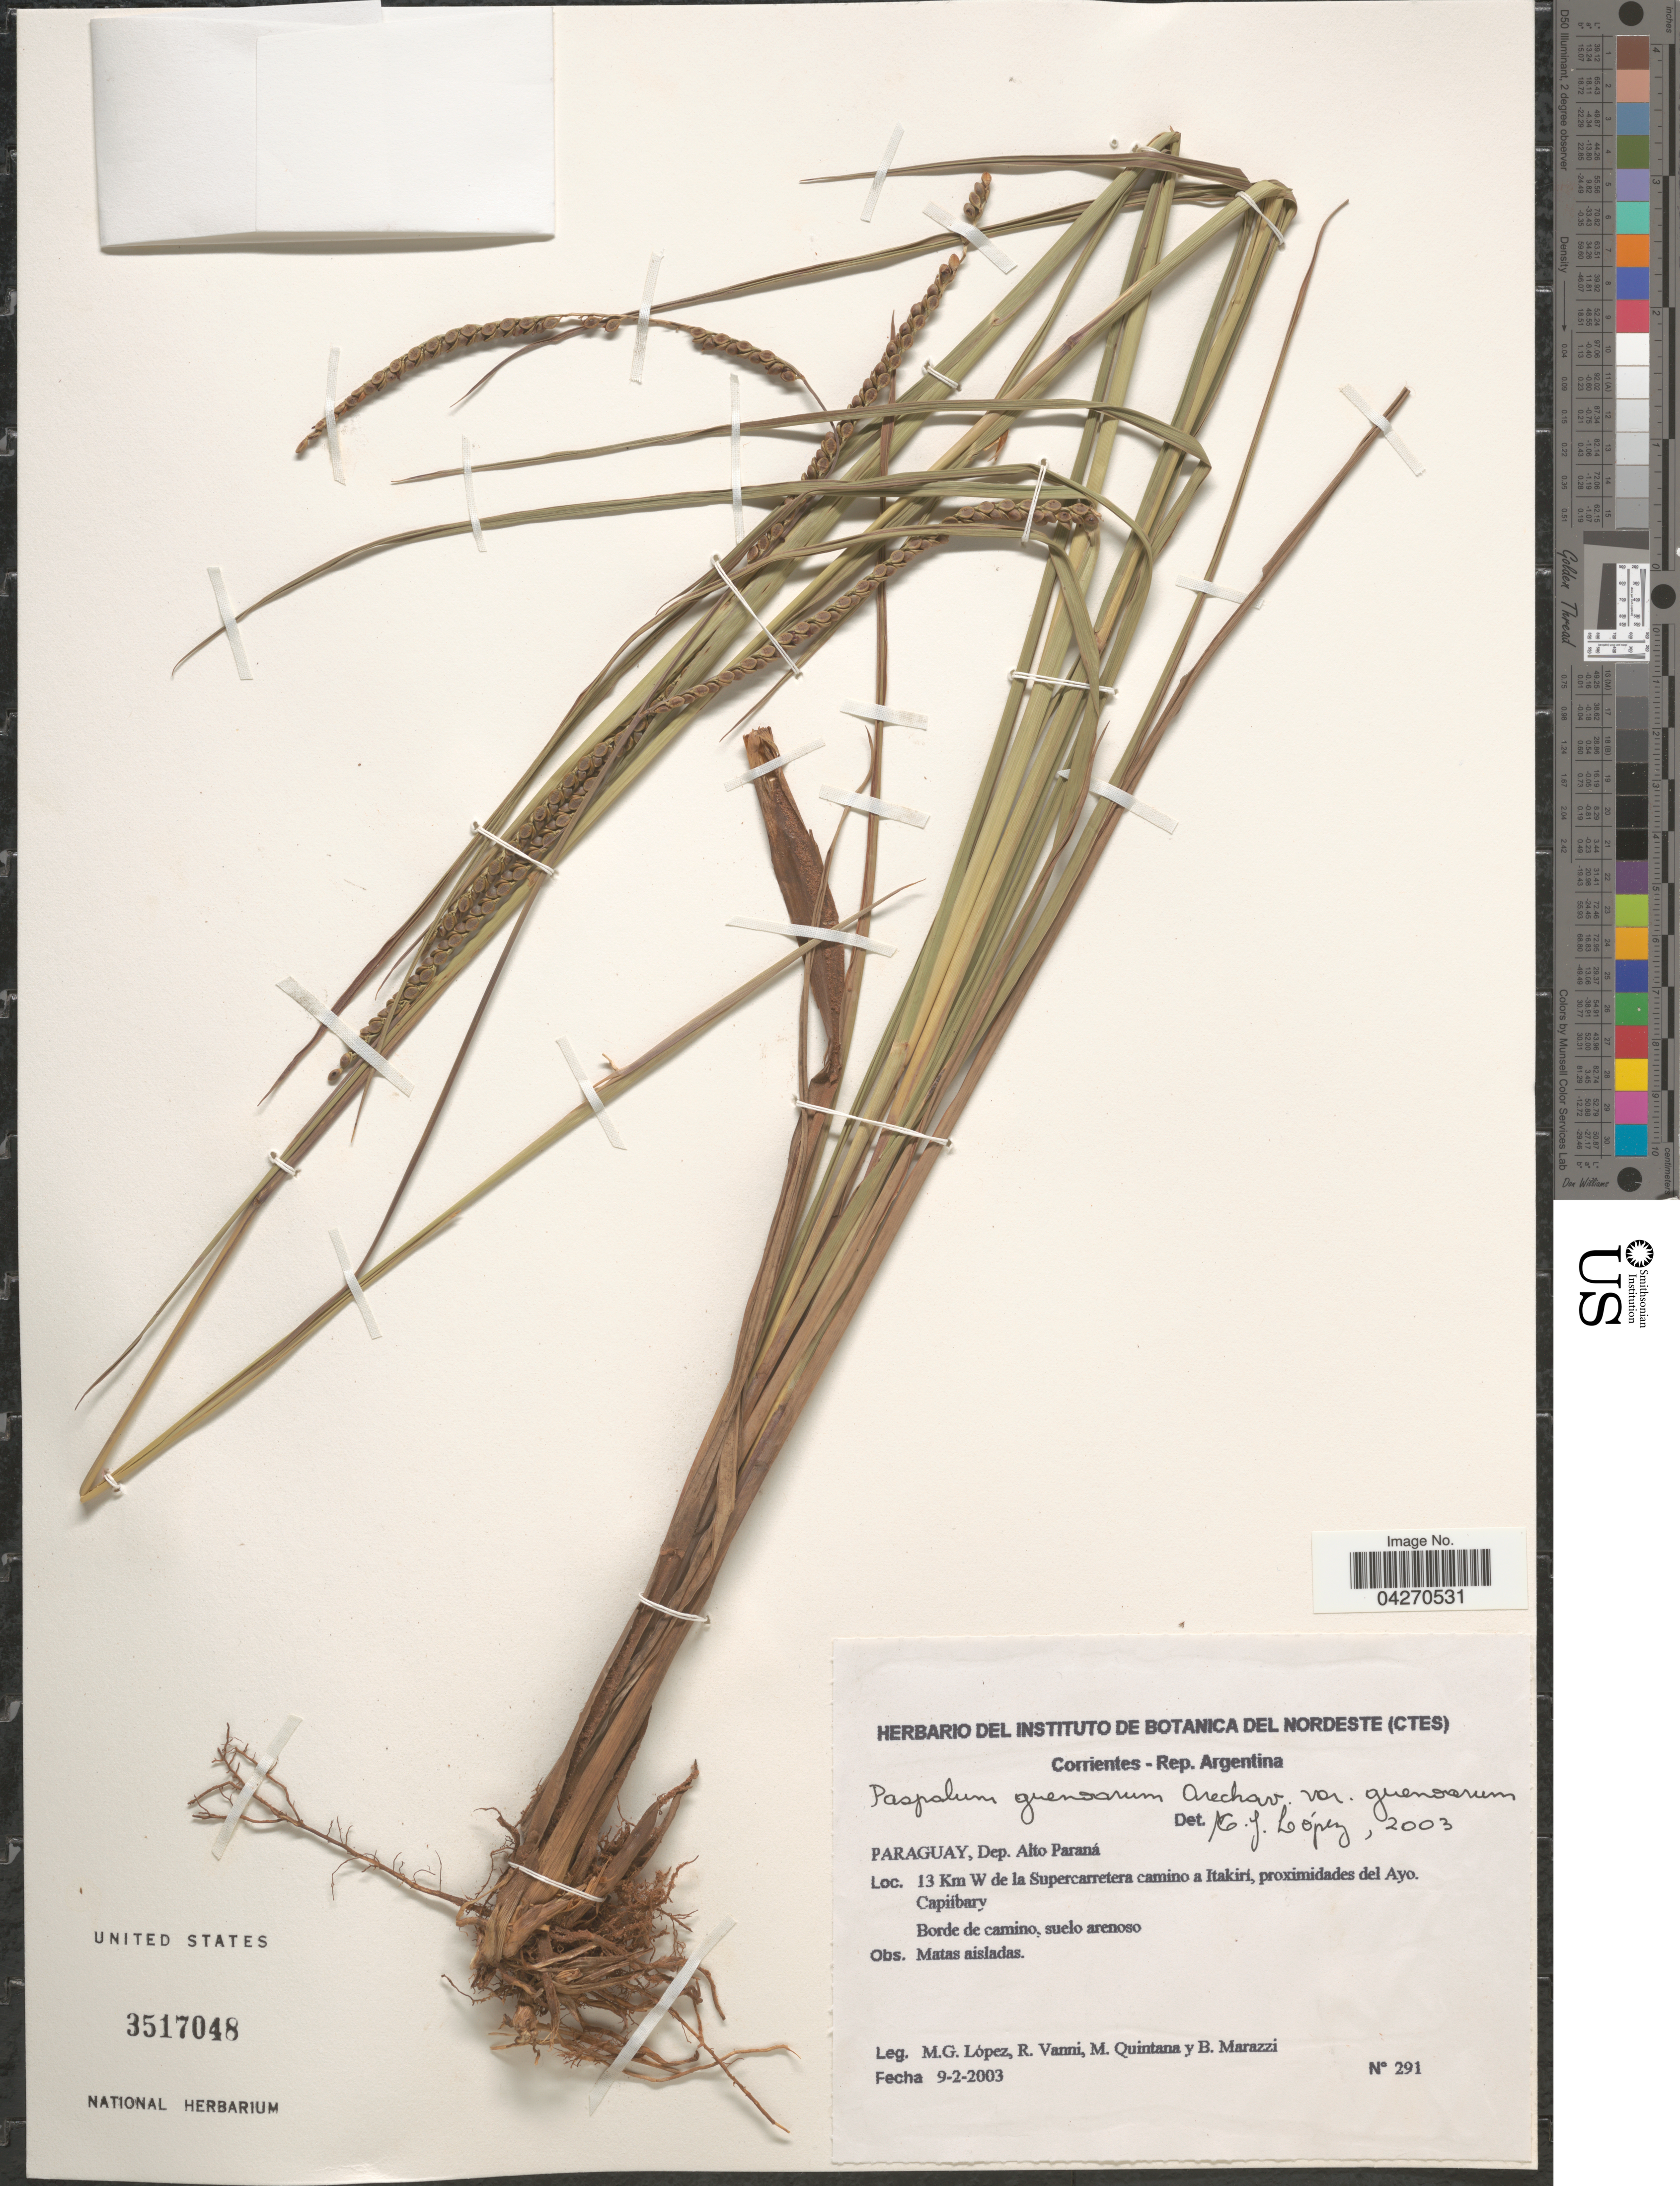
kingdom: Plantae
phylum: Tracheophyta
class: Liliopsida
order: Poales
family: Poaceae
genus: Paspalum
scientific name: Paspalum guenoarum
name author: Arechav.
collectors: M. López, R. Vanni, M. Quintana & B. Marazzi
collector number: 291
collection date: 2003-02-09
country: Paraguay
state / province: Alto Parana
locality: Dep. Alto Paraná. 13 Km W de la Supercarretera camino a Itakiri, proximidades del Ayo. Capilbary. Borde de camino, suelo arenoso.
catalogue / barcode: US 3517048